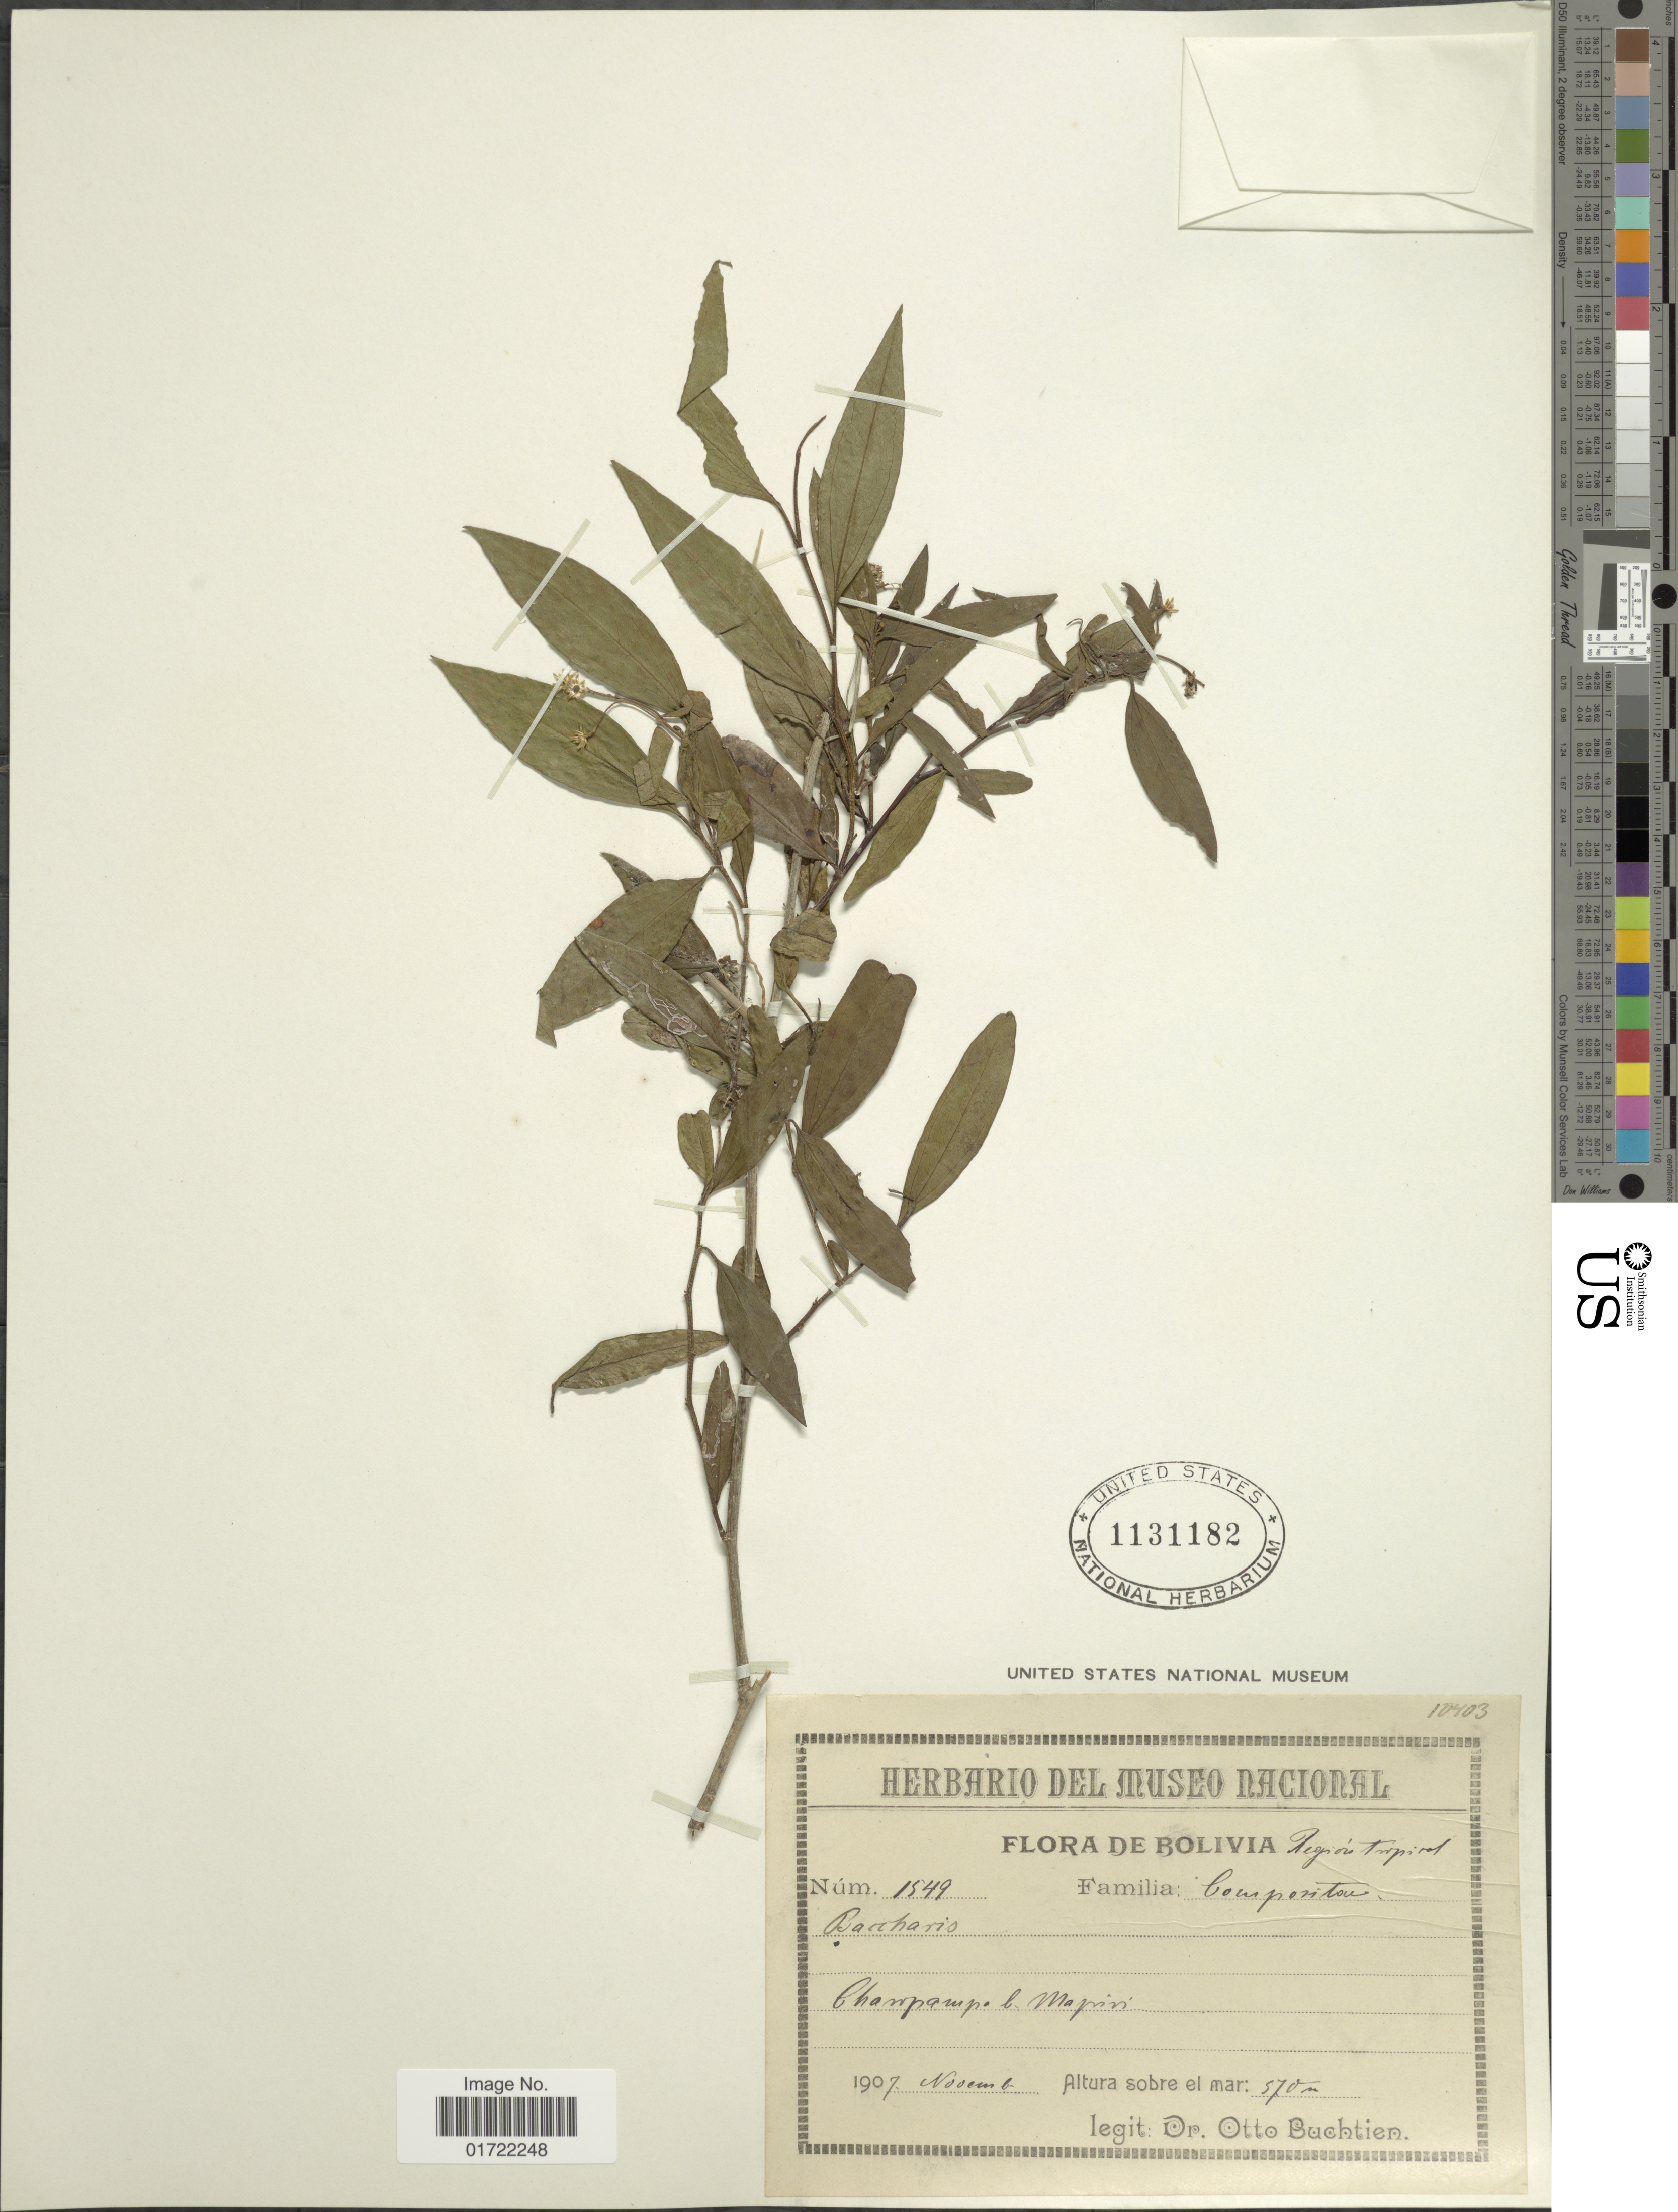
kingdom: Plantae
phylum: Tracheophyta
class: Magnoliopsida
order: Asterales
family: Asteraceae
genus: Baccharis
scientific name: Baccharis debilis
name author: Rusby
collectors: O. Buchtien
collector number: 1549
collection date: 1907-11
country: Bolivia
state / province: La Paz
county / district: Mapiri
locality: Charopampa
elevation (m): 570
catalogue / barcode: US 1131182